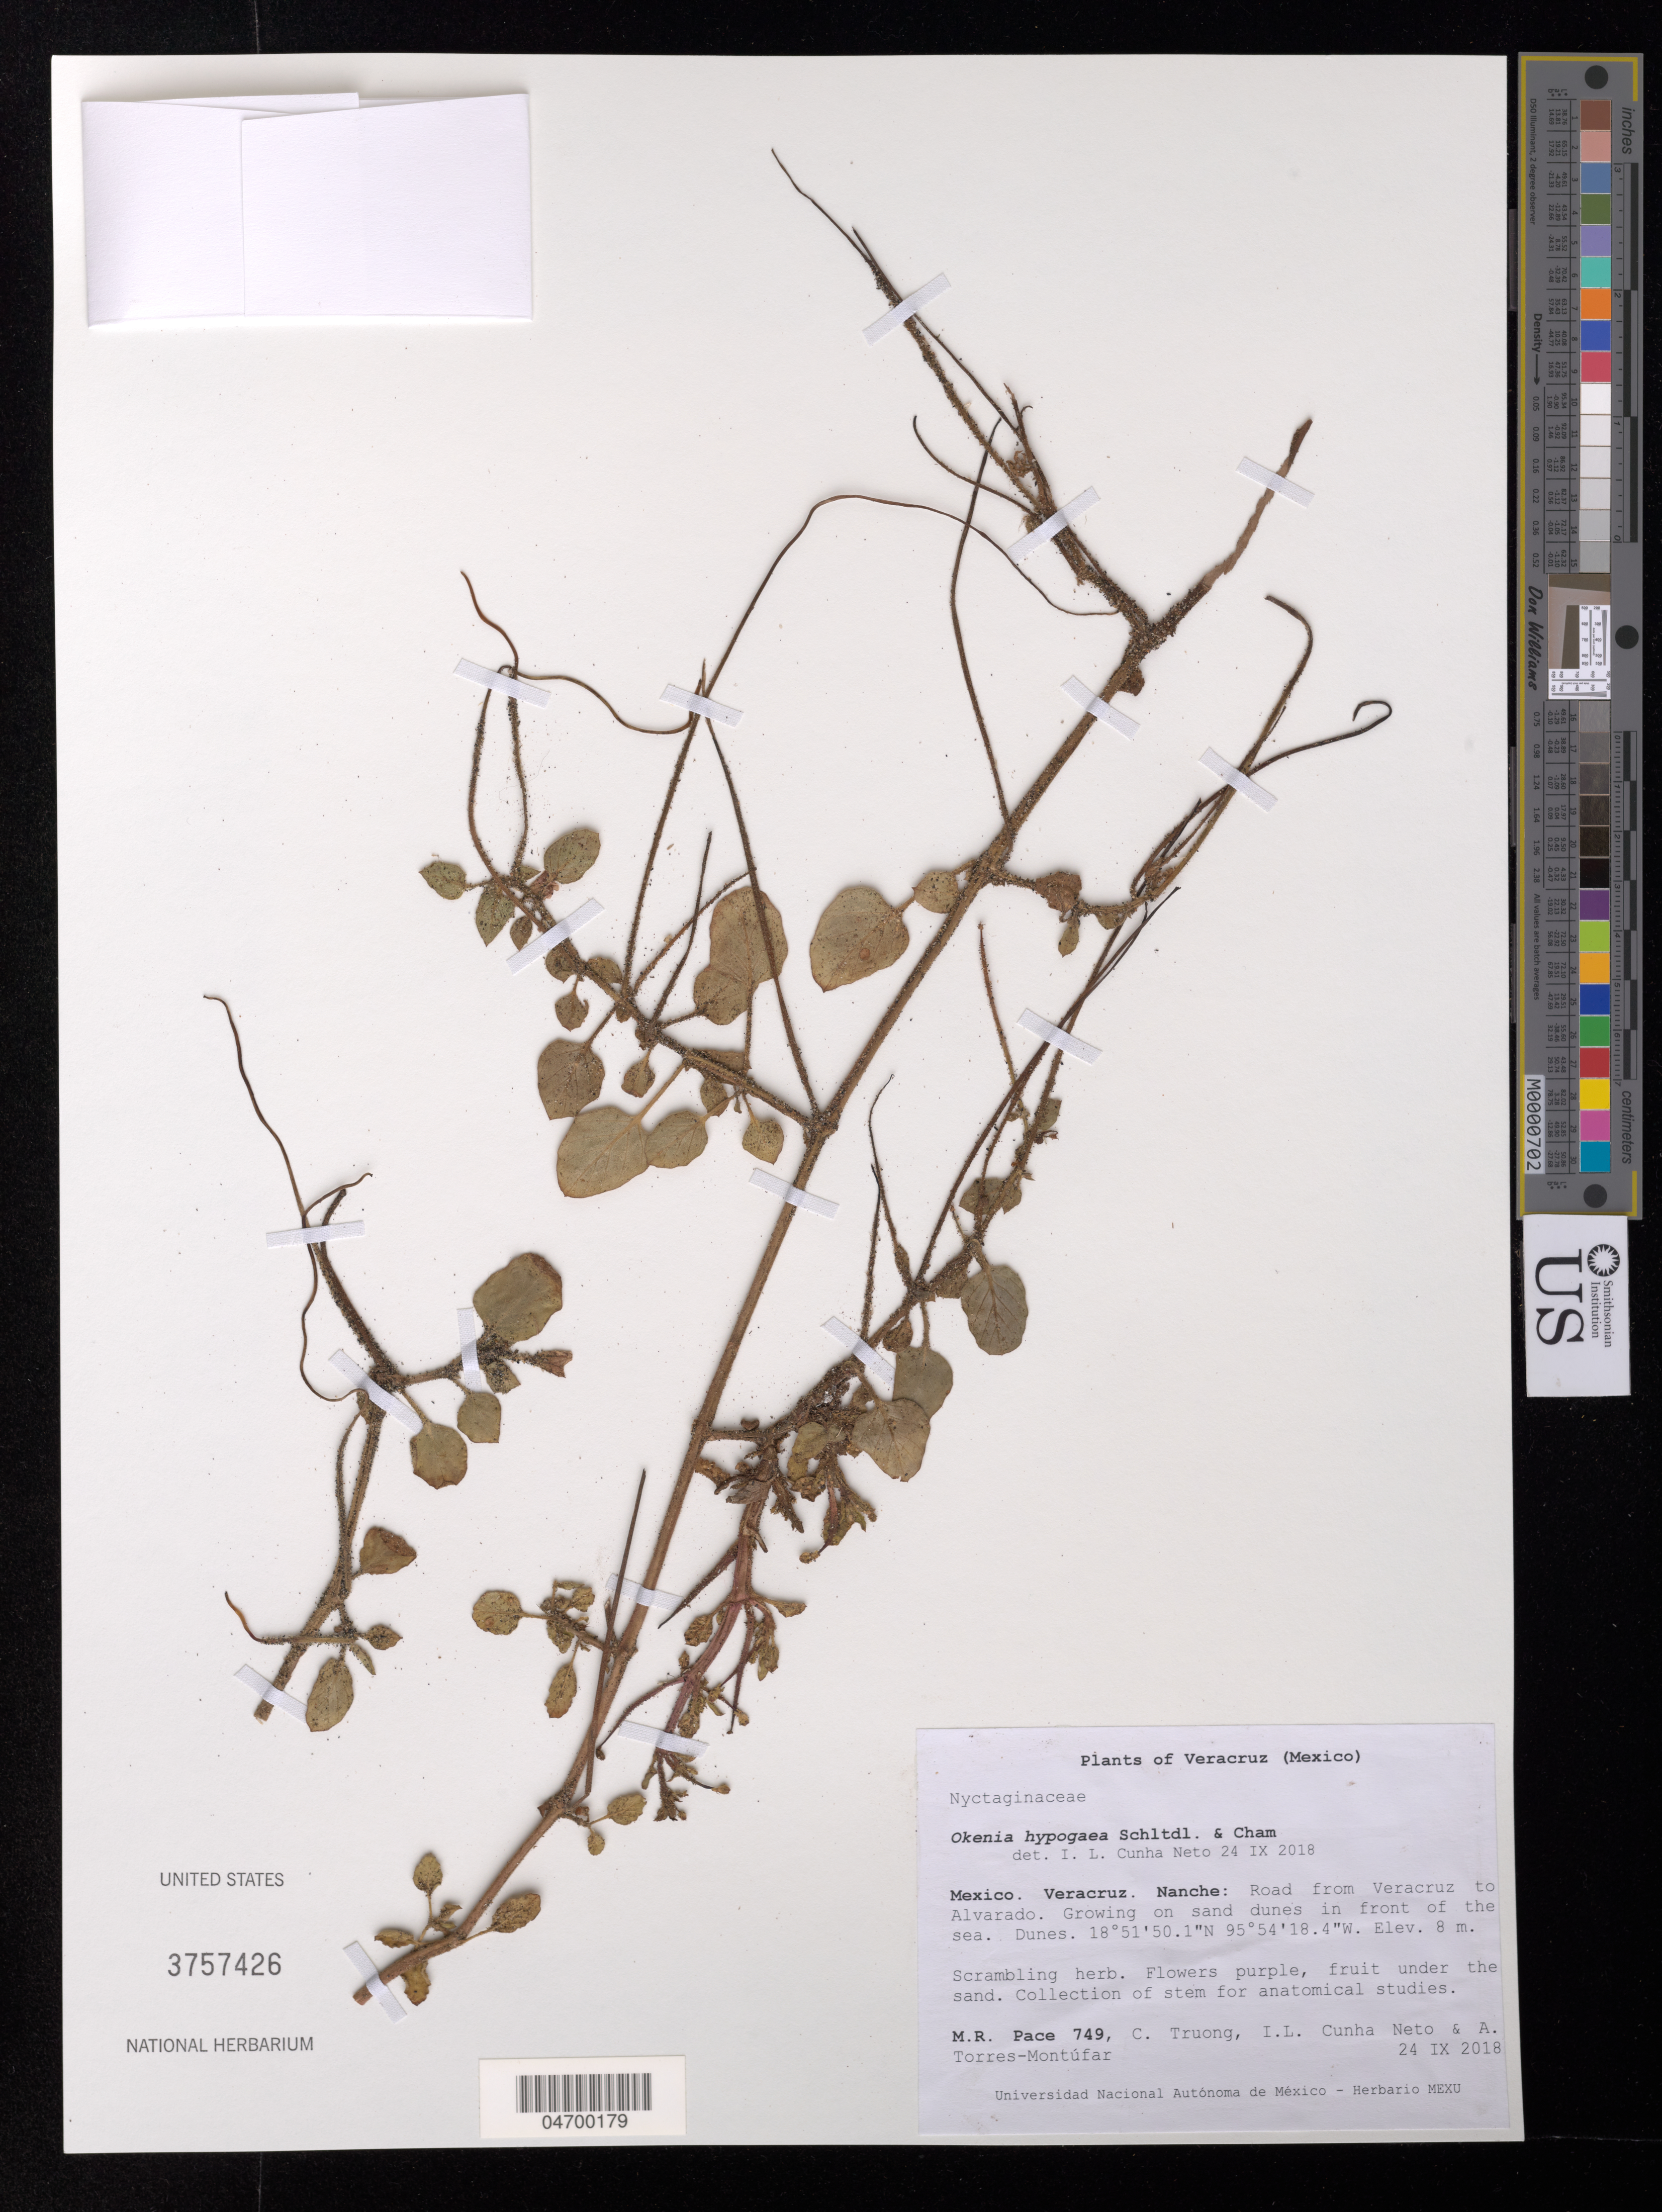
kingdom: Plantae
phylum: Tracheophyta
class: Magnoliopsida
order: Caryophyllales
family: Nyctaginaceae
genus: Okenia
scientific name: Okenia hypogaea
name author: Schltdl. & Cham.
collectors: M. R. Pace, C. Truong, I. L. Cunha Neto & A. Torres-Montúfar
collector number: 749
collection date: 2018-09-24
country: Mexico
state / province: Veracruz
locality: Veracruz. Nanche: Road from Veracruz to Alvarado.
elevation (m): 8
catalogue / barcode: US 3757426